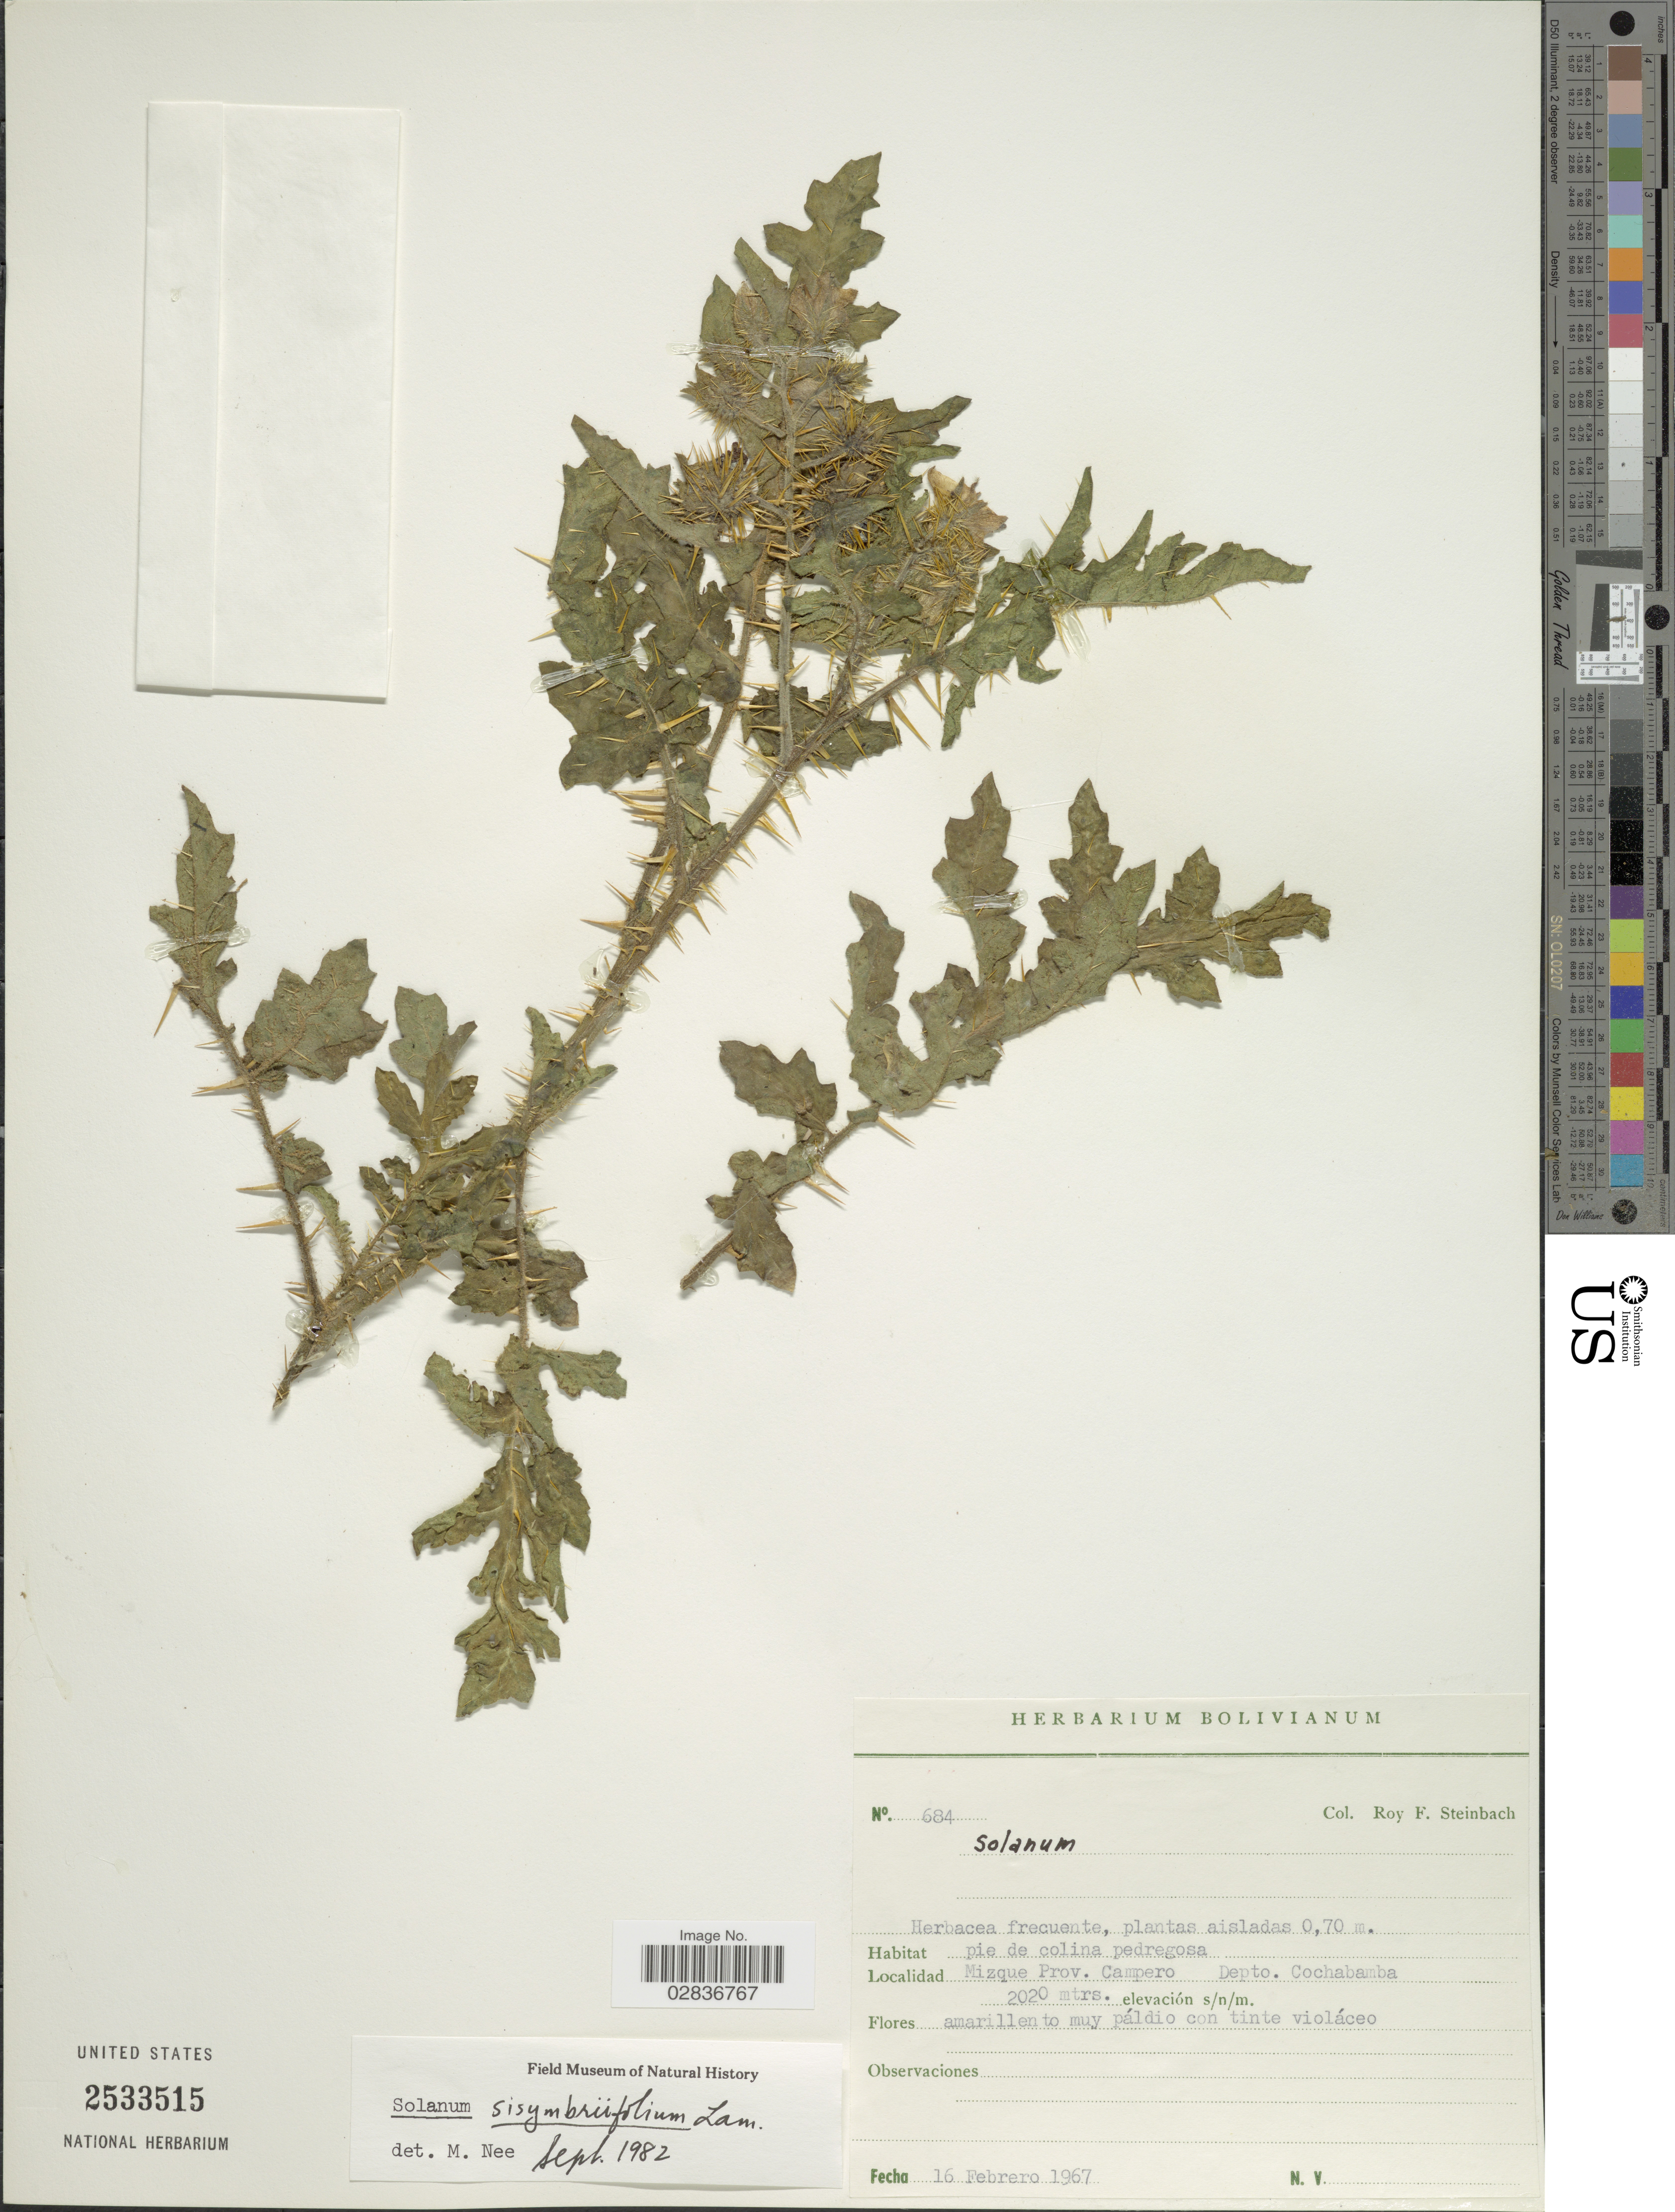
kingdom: Plantae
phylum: Tracheophyta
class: Magnoliopsida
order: Solanales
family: Solanaceae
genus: Solanum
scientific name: Solanum sisymbriifolium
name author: Lam.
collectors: R. F. Steinbach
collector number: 684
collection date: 1967-02-16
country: Bolivia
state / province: Cochabamba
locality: Mizque Prov. Campero. Depto. Cochabamba.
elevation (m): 2020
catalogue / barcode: US 2533515